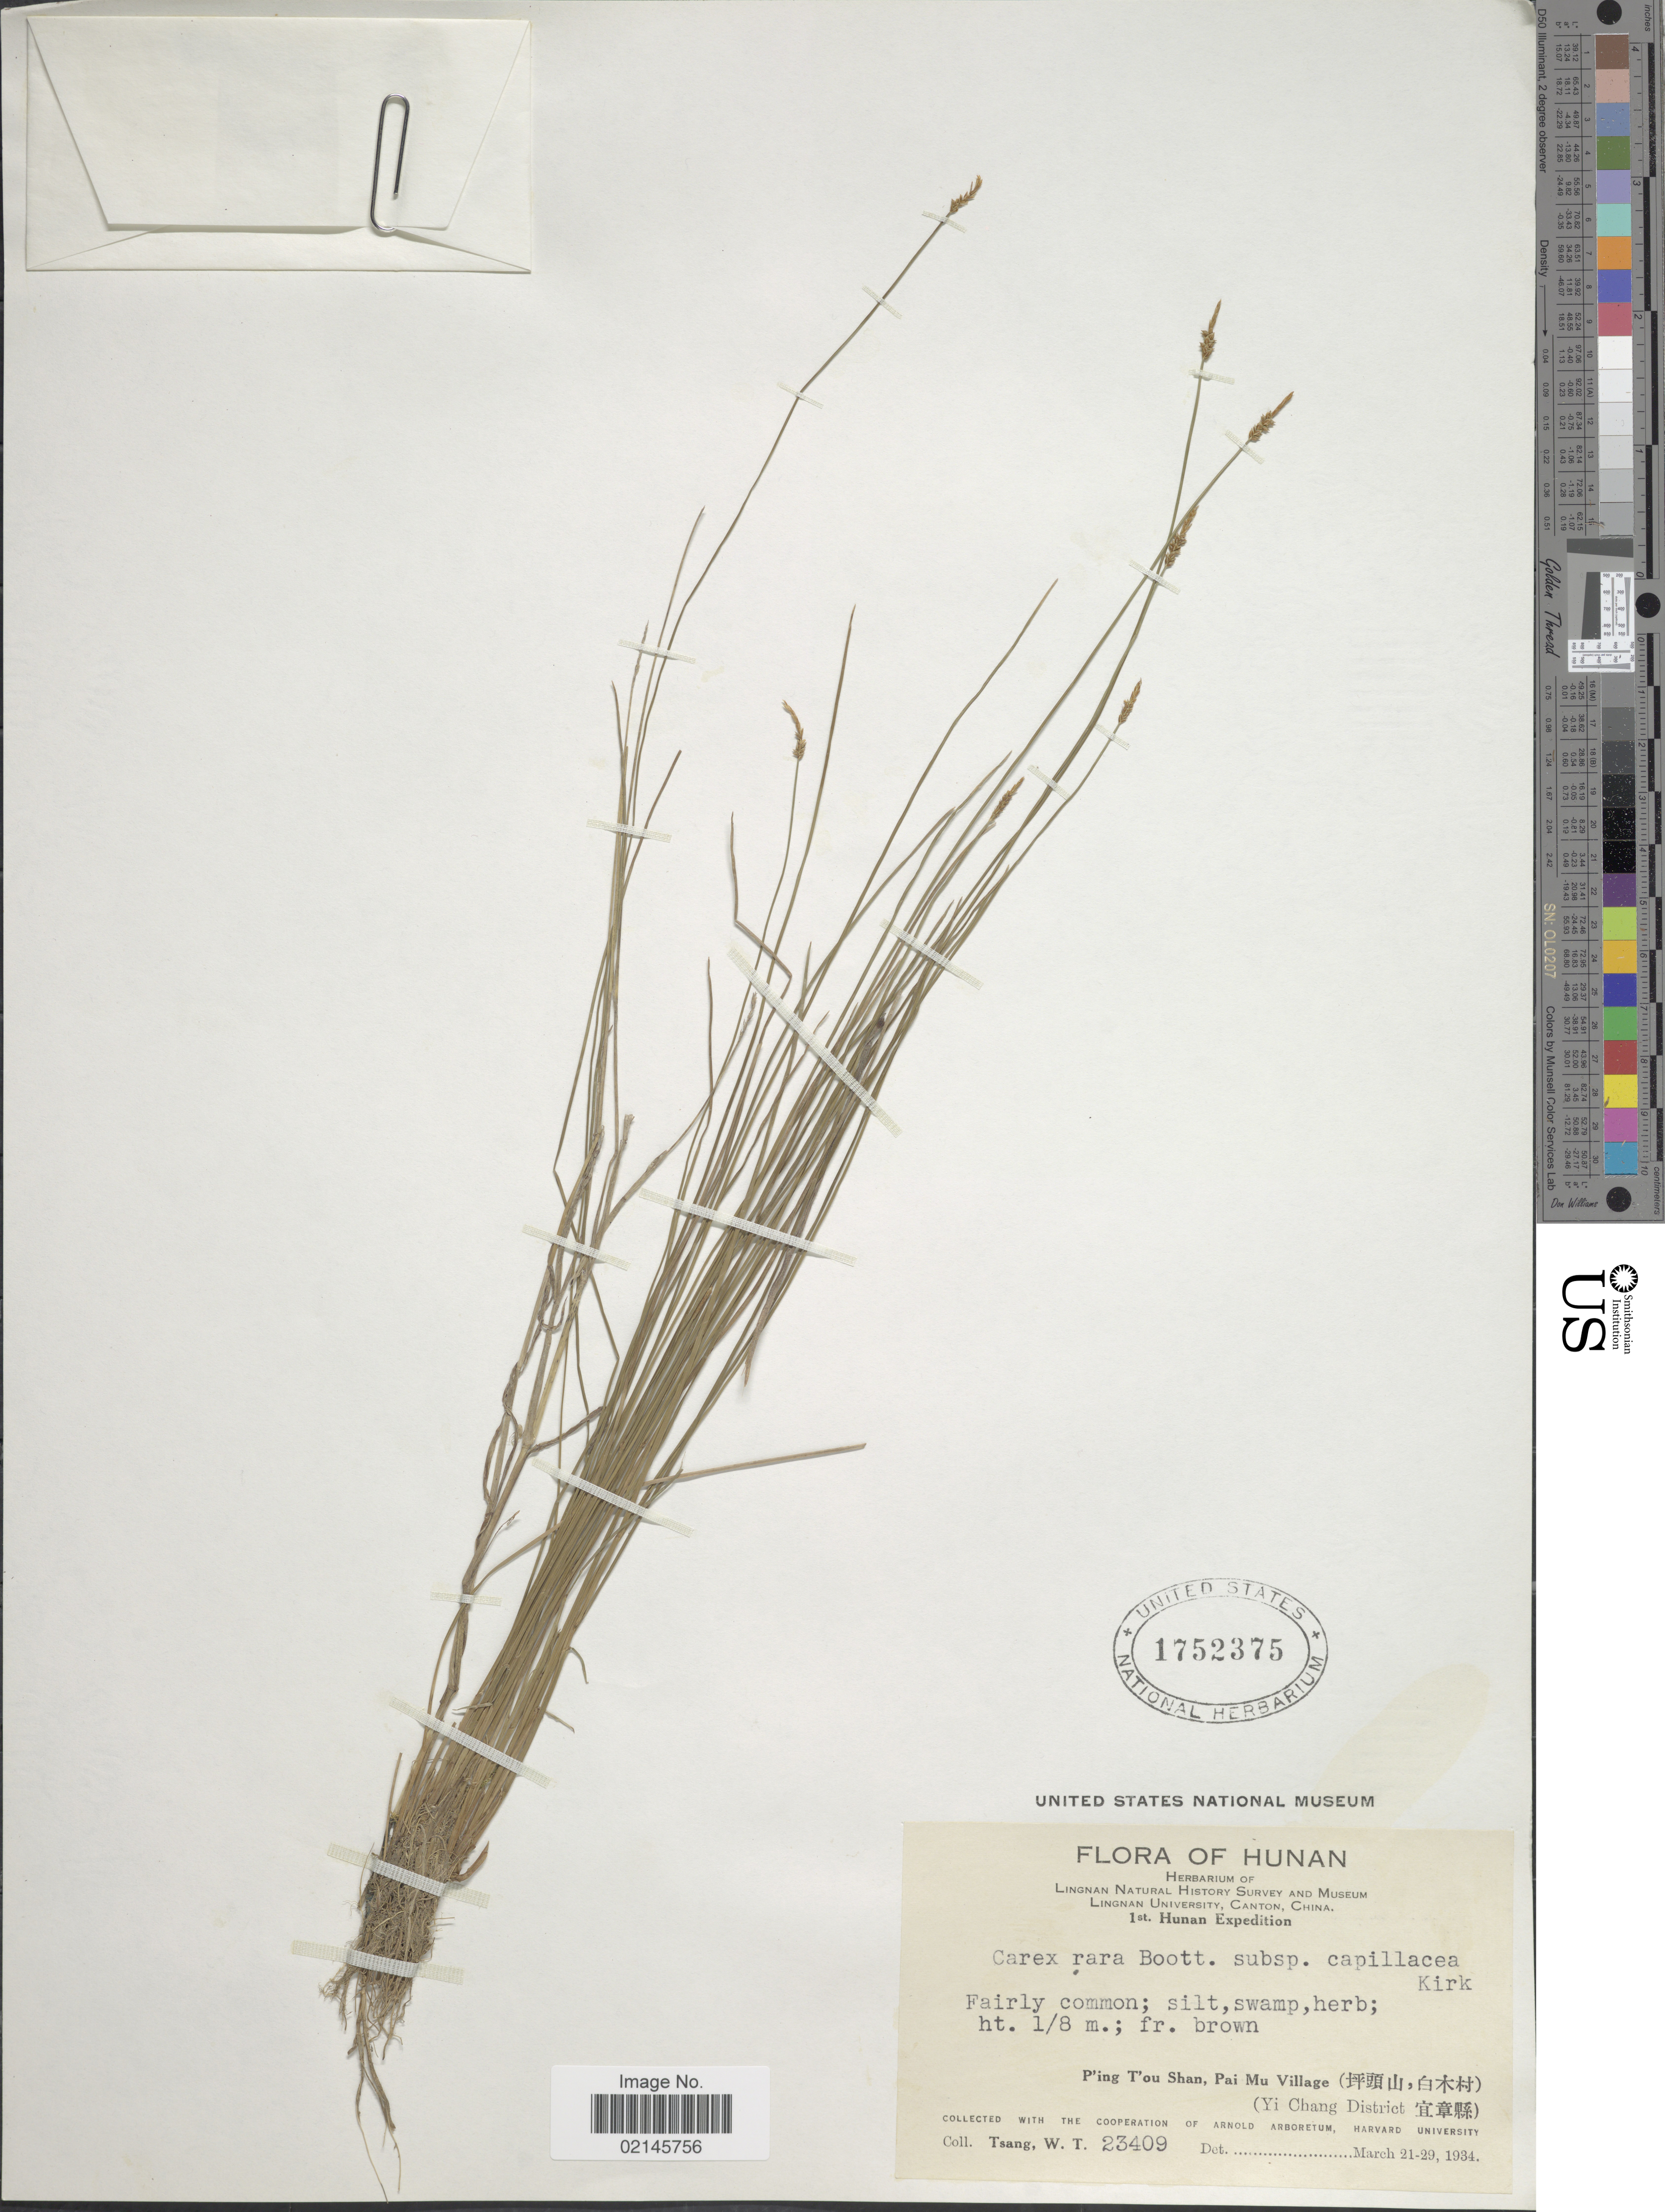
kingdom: Plantae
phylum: Tracheophyta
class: Liliopsida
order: Poales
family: Cyperaceae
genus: Carex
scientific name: Carex rara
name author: Boott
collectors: W. T. Tsang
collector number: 23409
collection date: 1934-03-21/1934-03-29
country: China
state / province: Hunan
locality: P'ing T'ou Shan, Pai Mu Village, Yi Chang District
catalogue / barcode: US 1752375